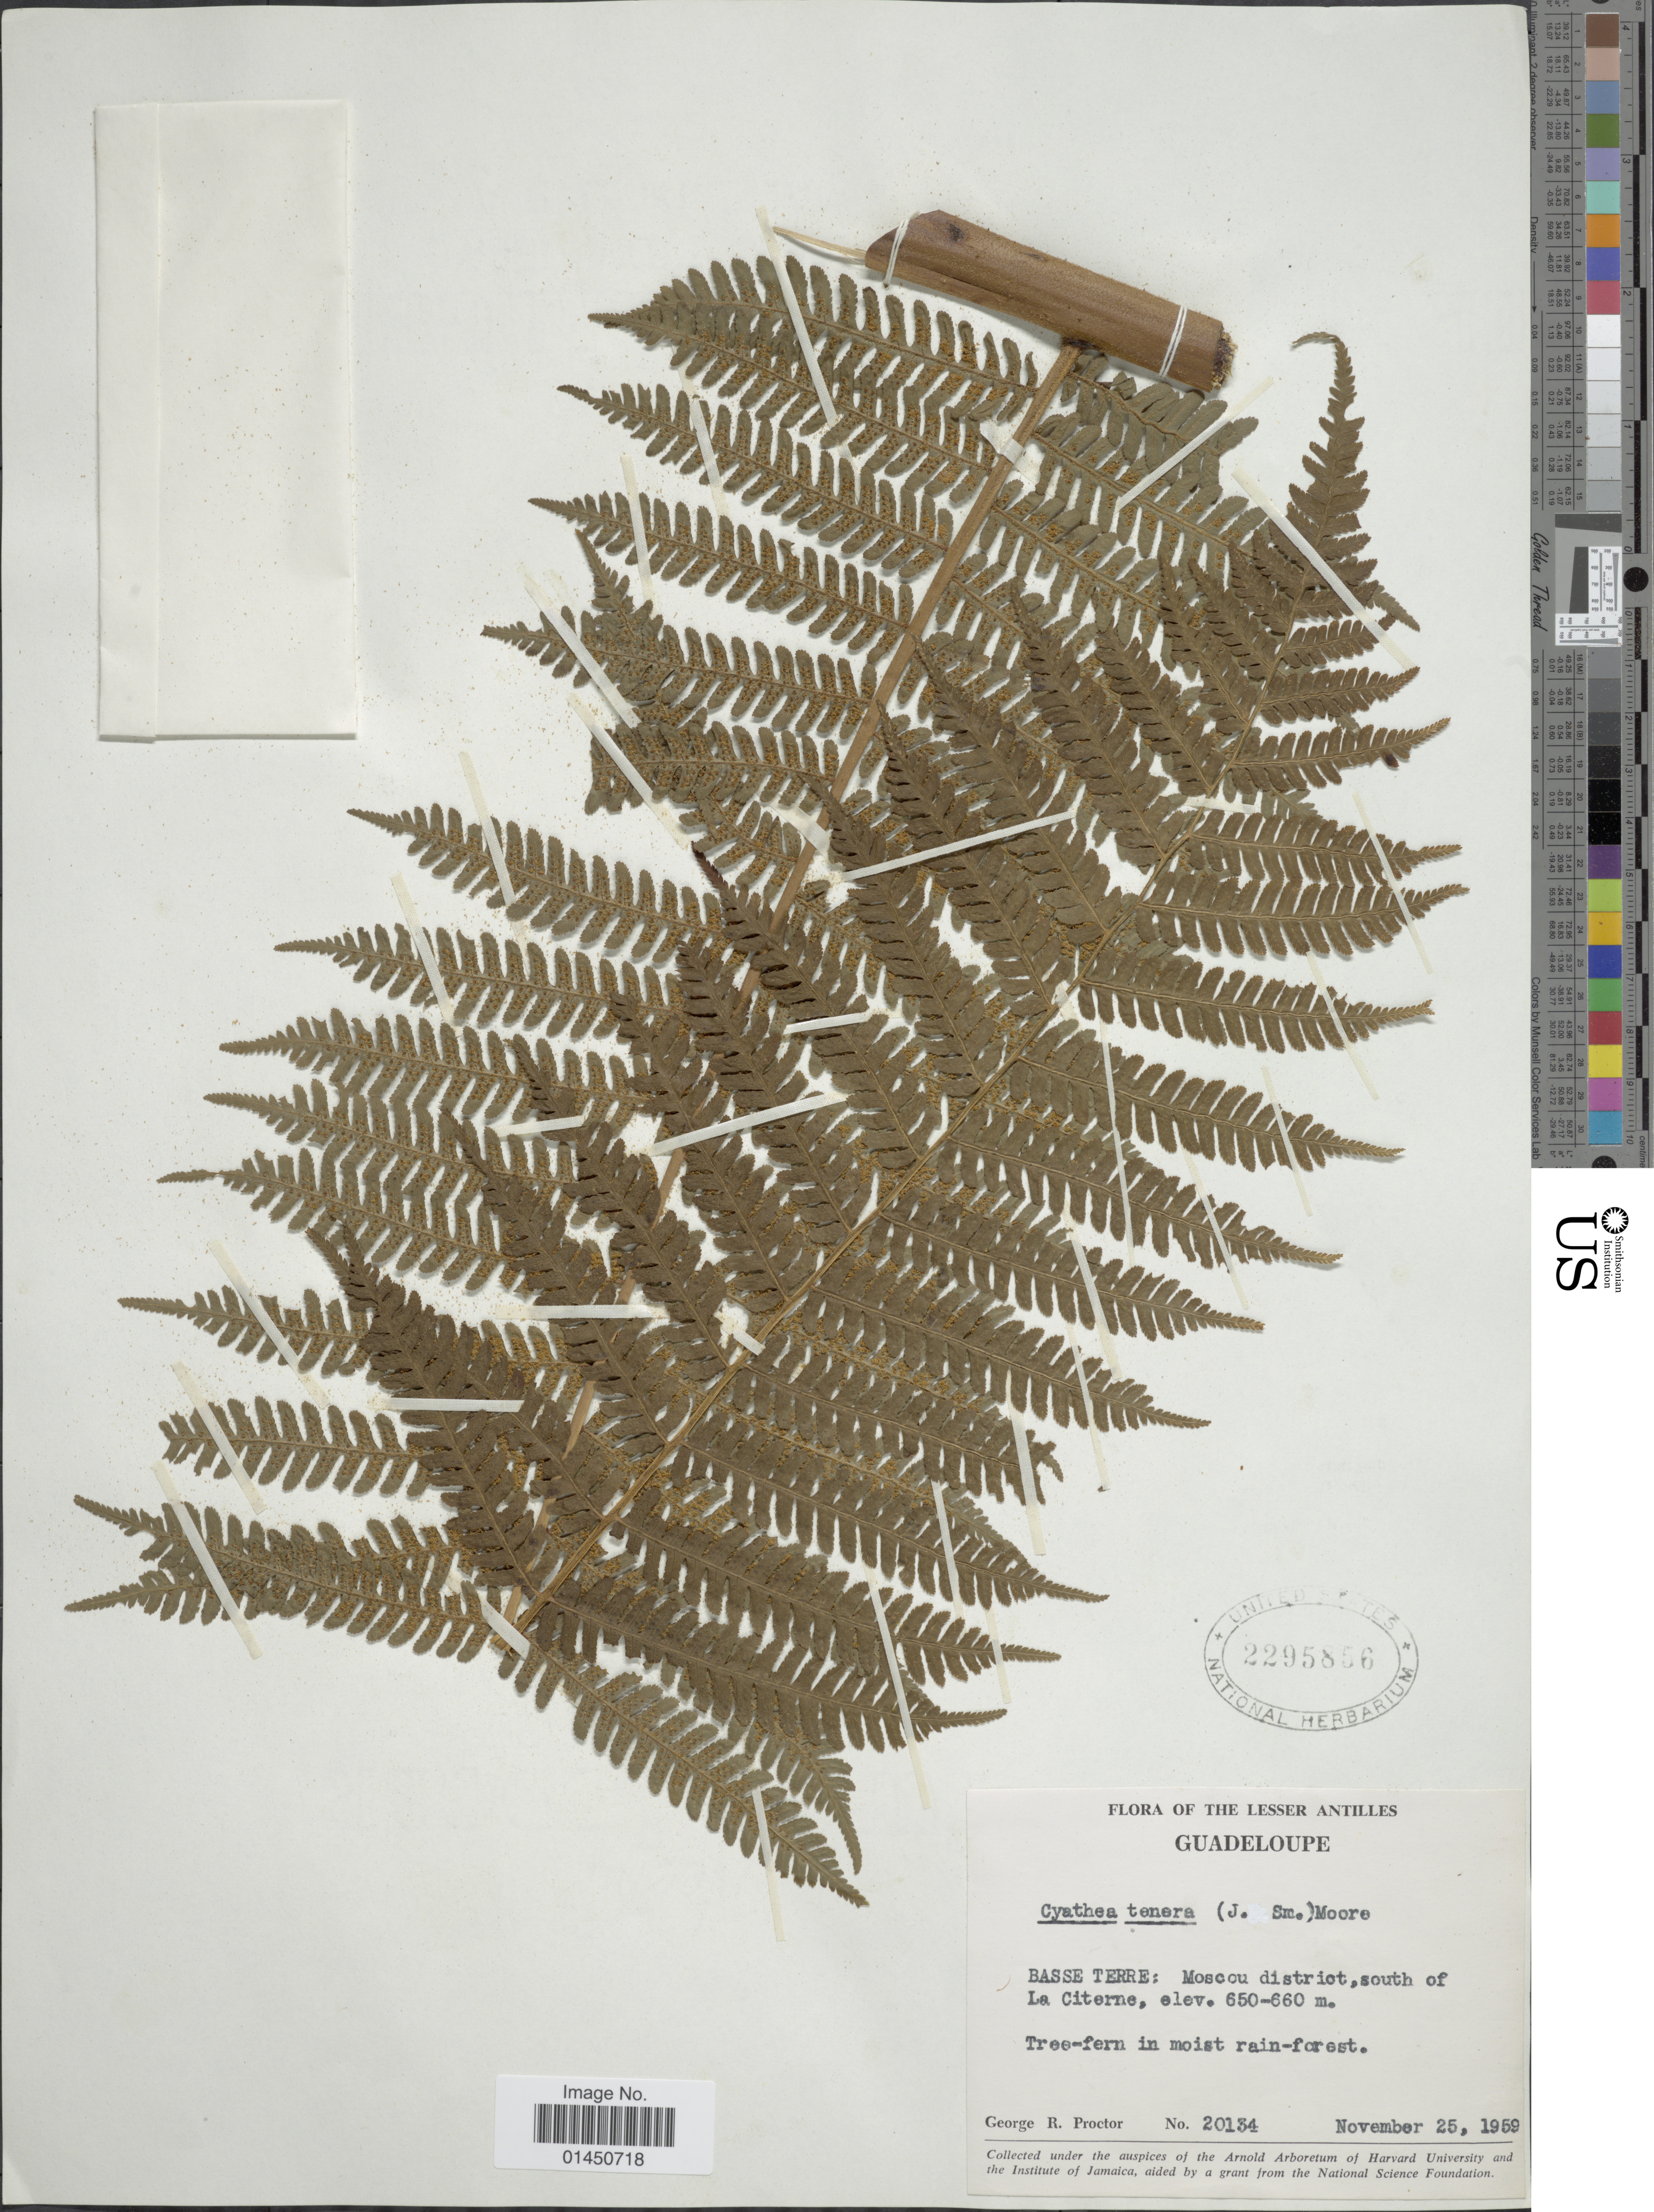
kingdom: Plantae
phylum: Tracheophyta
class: Polypodiopsida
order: Cyatheales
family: Cyatheaceae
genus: Cyathea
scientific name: Cyathea tenera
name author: (J. Sm. ex Hook.) T. Moore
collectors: G. R. Proctor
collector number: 20134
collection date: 1959-11-25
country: Guadeloupe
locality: The Lesser Antilles, Basse Terre: Moscou district, south of La Citerne.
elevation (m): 650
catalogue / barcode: US 2295856